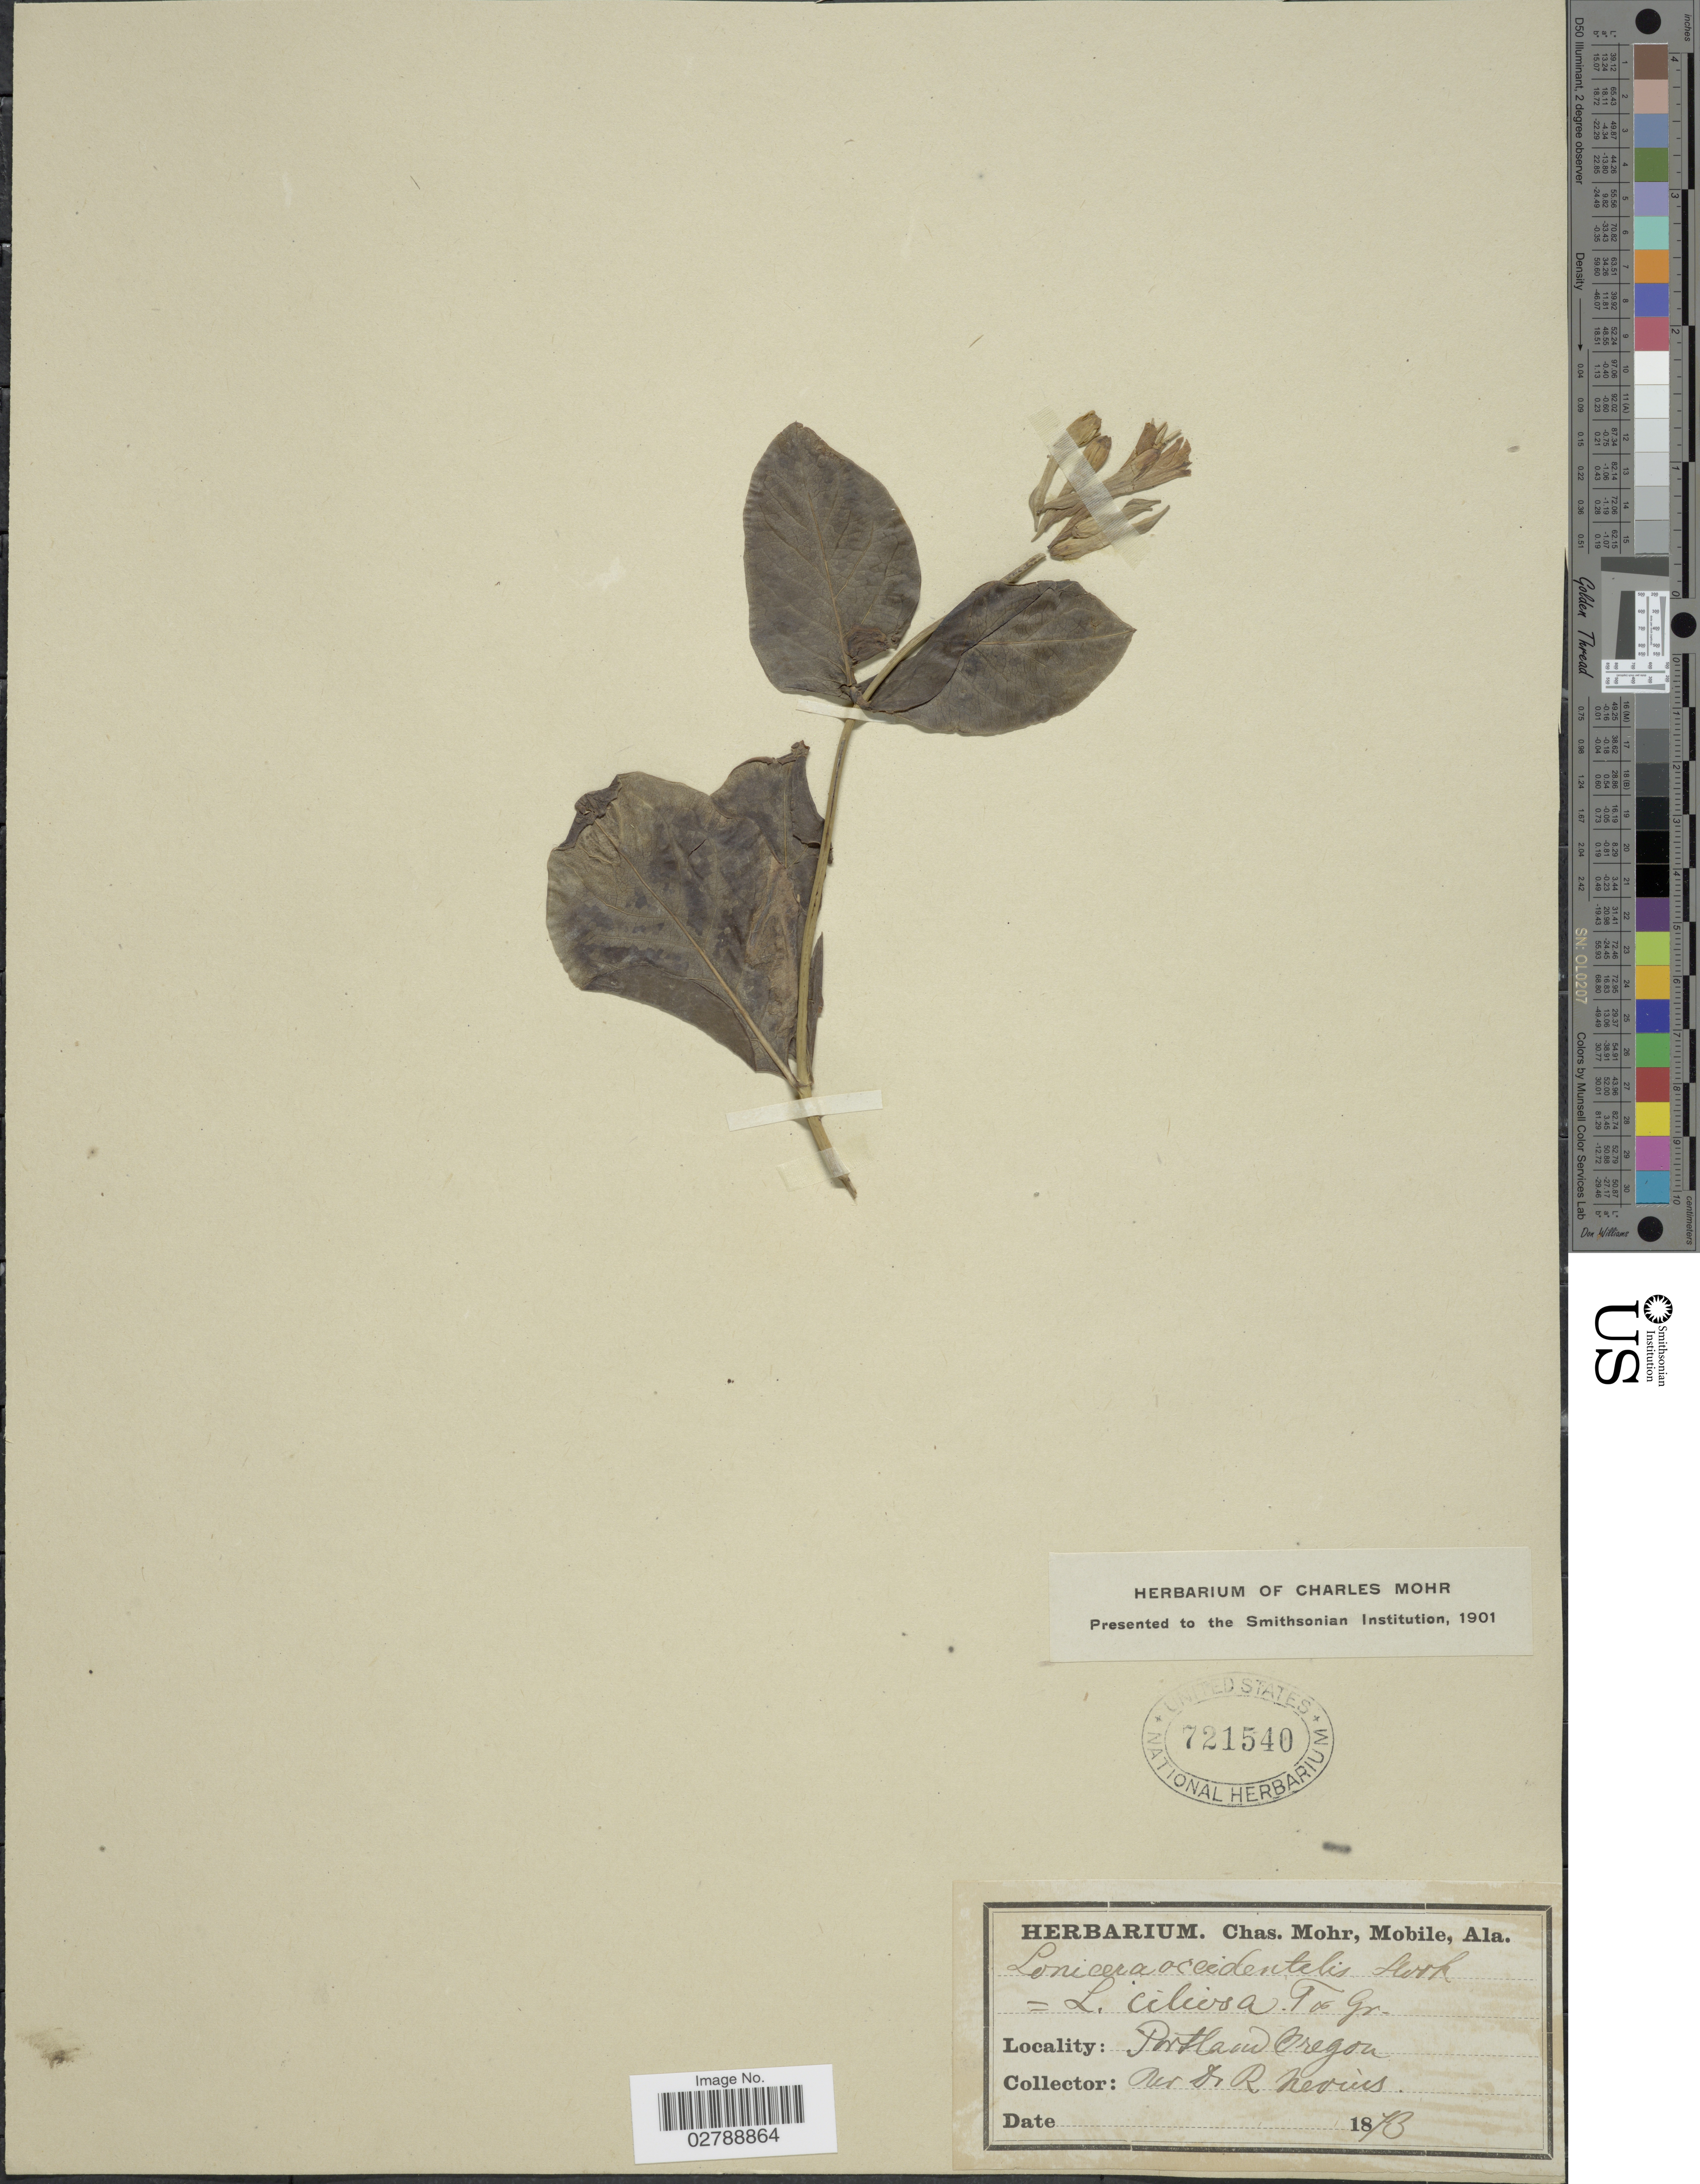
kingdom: Plantae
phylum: Tracheophyta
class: Magnoliopsida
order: Dipsacales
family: Caprifoliaceae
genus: Lonicera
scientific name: Lonicera ciliosa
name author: Poir.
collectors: R. Nevius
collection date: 1873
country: United States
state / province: Oregon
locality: Portland Oregon.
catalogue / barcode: US 721540